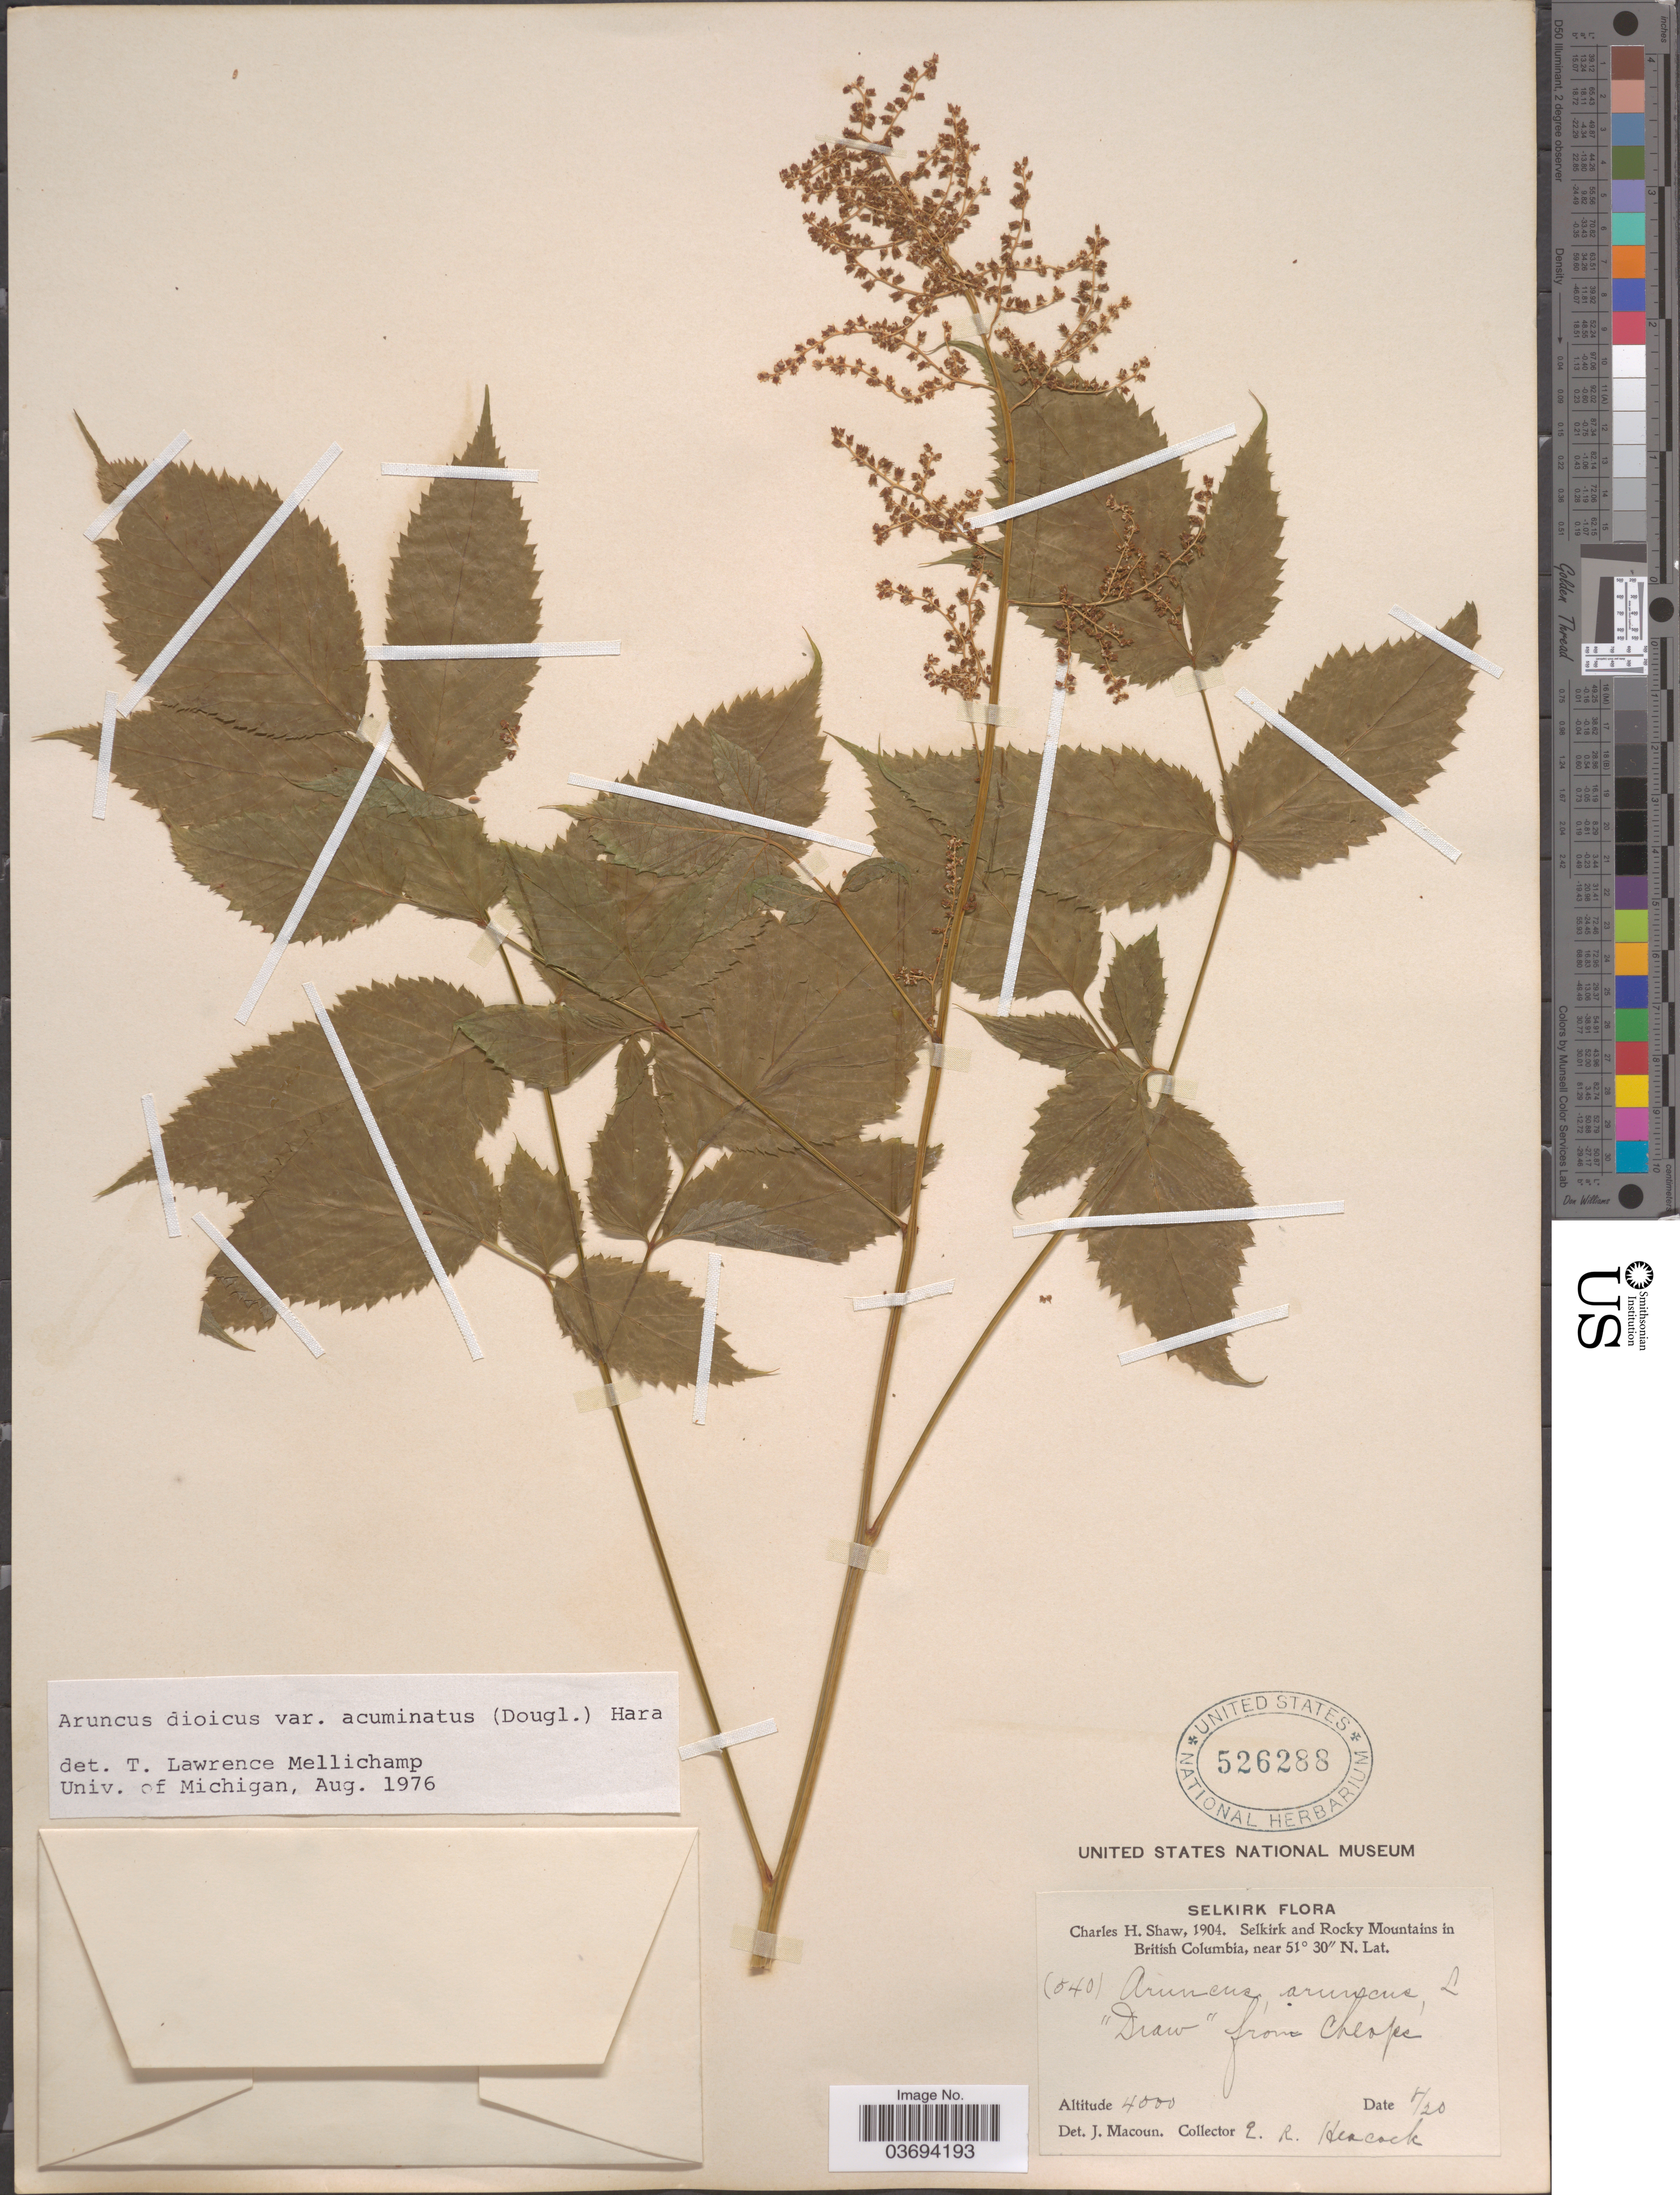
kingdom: Plantae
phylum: Tracheophyta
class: Magnoliopsida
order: Rosales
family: Rosaceae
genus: Aruncus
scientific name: Aruncus dioicus var. acuminatus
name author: (Rydb.) H. Hara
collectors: E. Heacock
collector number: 540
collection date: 1904-08-20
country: Canada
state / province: British Columbia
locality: Selkirk. Selkirk and Rocky Mountains. "Draw" form Cheope.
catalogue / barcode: US 526288